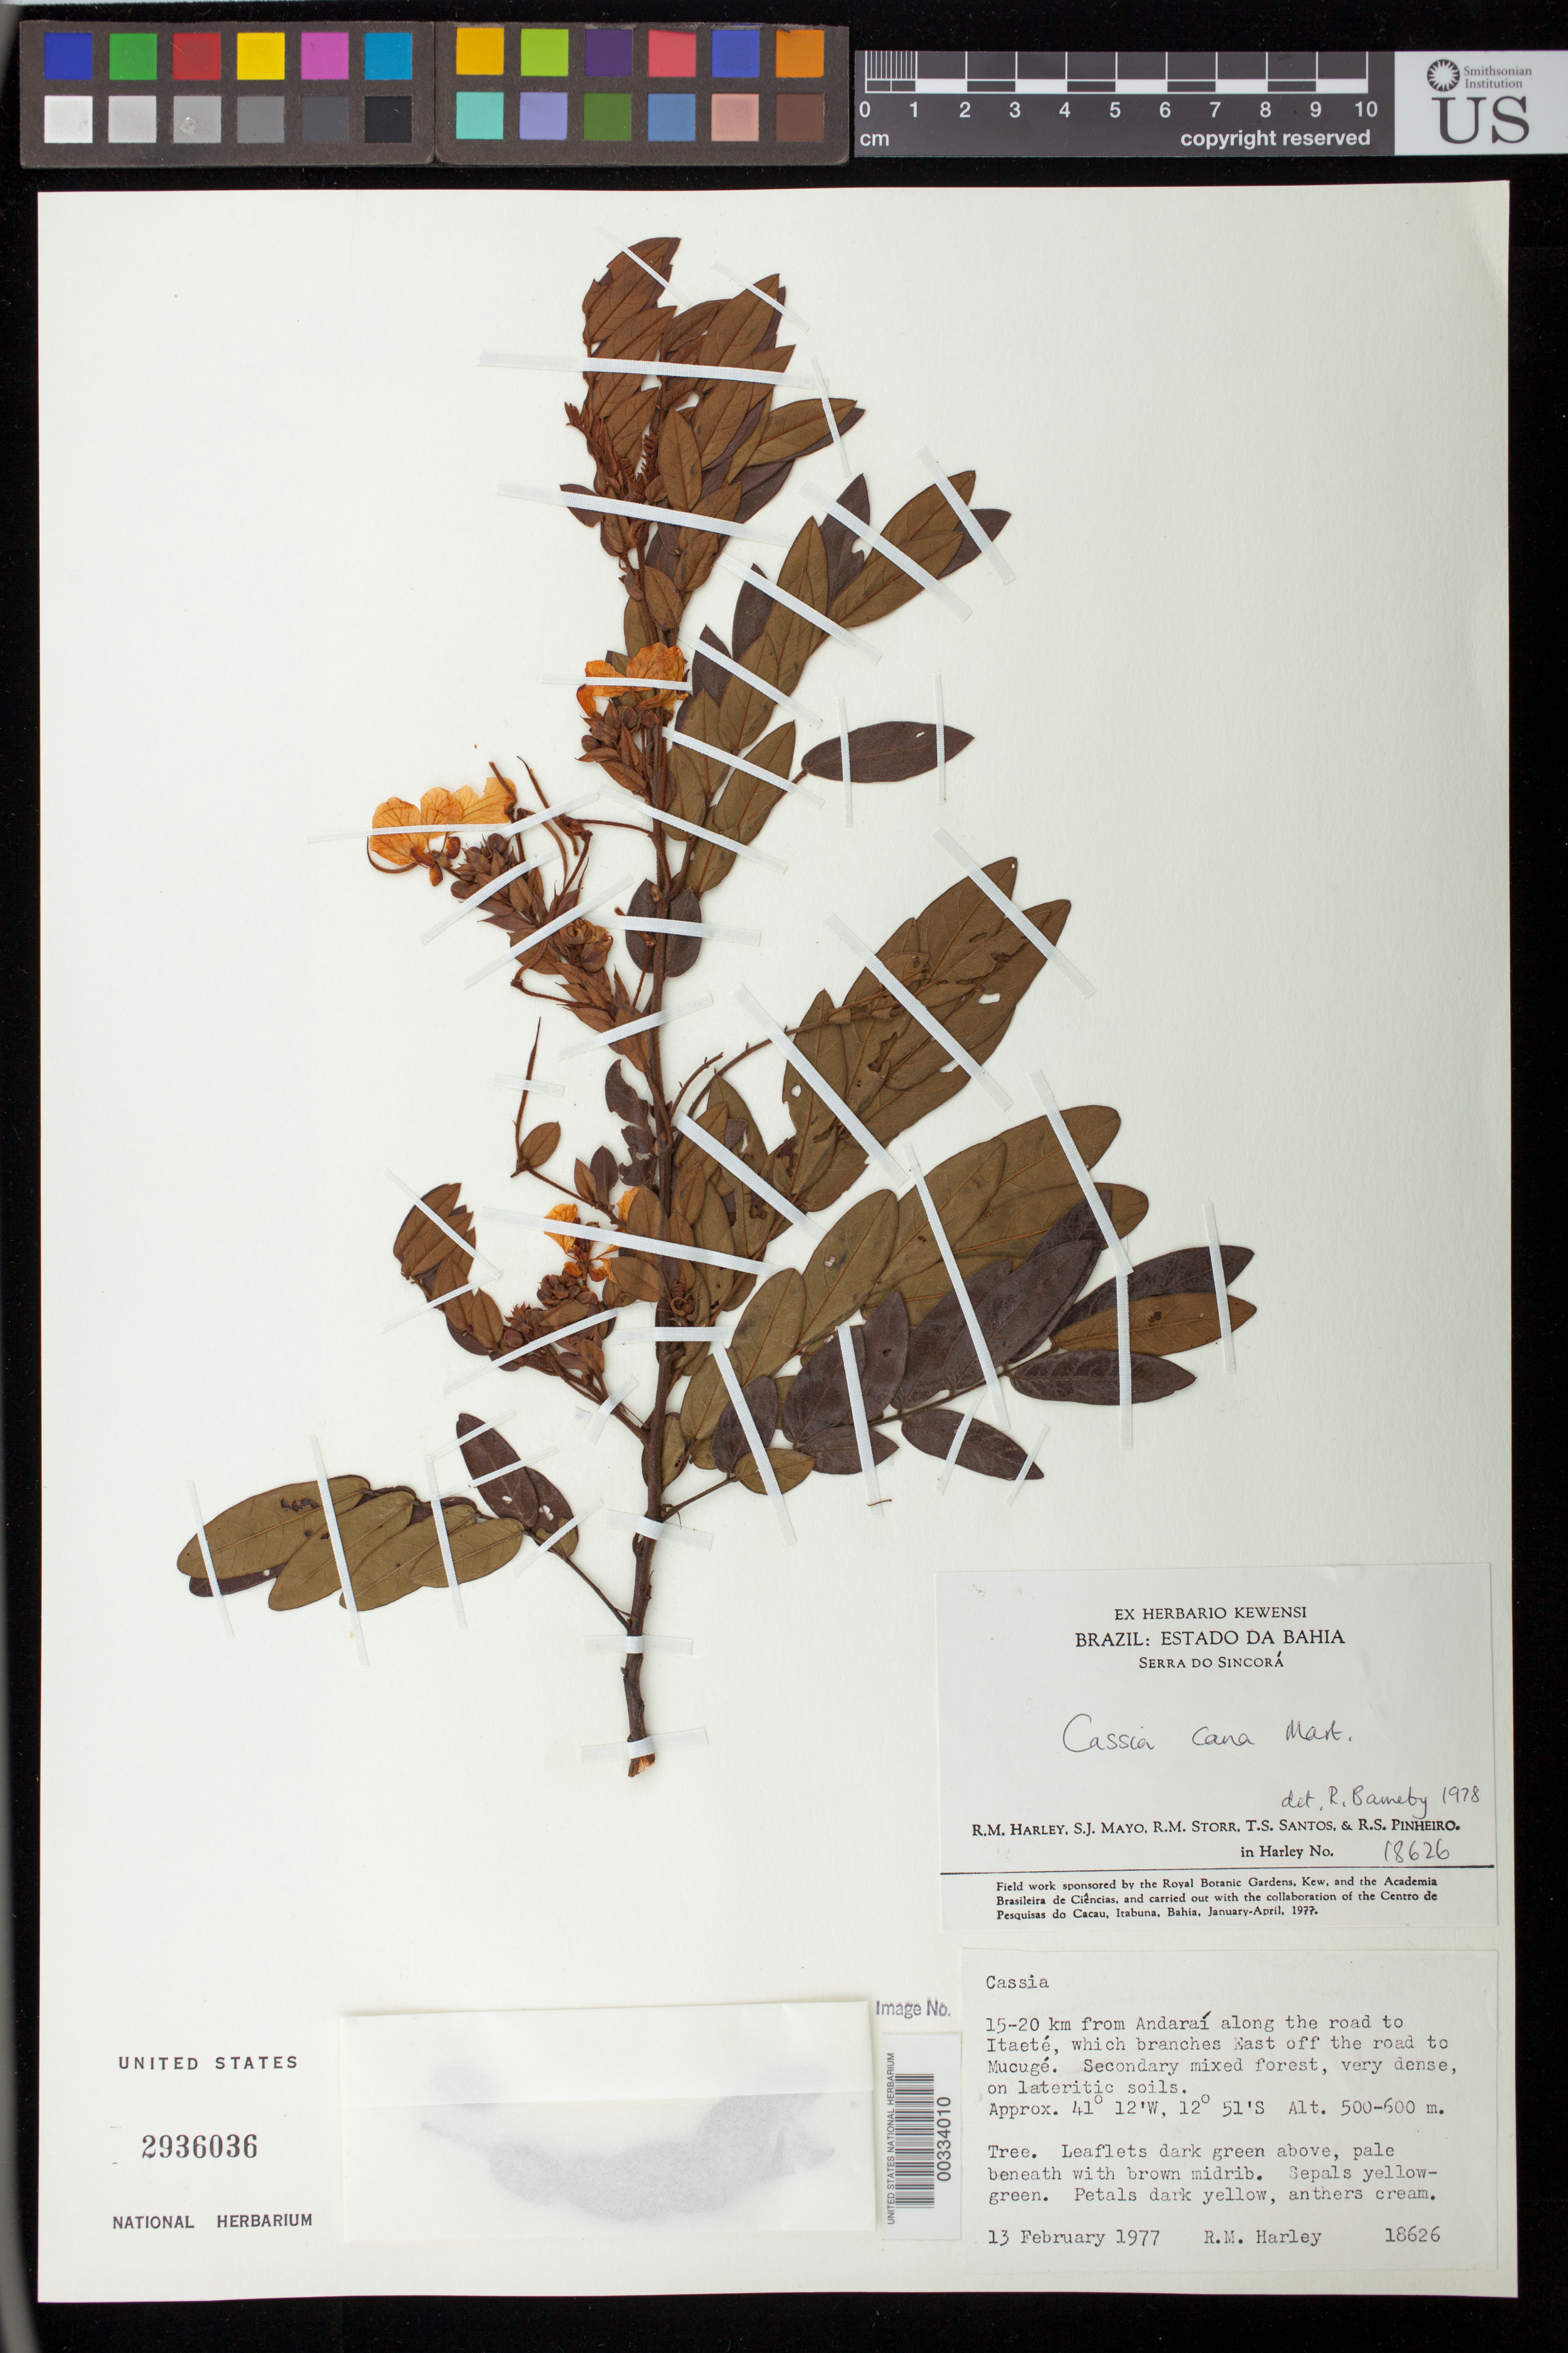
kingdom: Plantae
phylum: Tracheophyta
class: Magnoliopsida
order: Fabales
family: Fabaceae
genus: Senna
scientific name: Senna cana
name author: (Nees & Mart.) H.S. Irwin & Barneby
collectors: R. M. Harley, S. J. Mayo, R. M. Storr, T. S. Santos & R. S. Pinheiro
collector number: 18626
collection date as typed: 13 Feb 1977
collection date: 1977-02-13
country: Brazil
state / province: Bahia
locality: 15-20 km from andarai along the road to itaete, which branches e off the road to mucuge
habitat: Secondary mixed forest, very dense, on lateritic soils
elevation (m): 500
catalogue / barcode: US 2936036